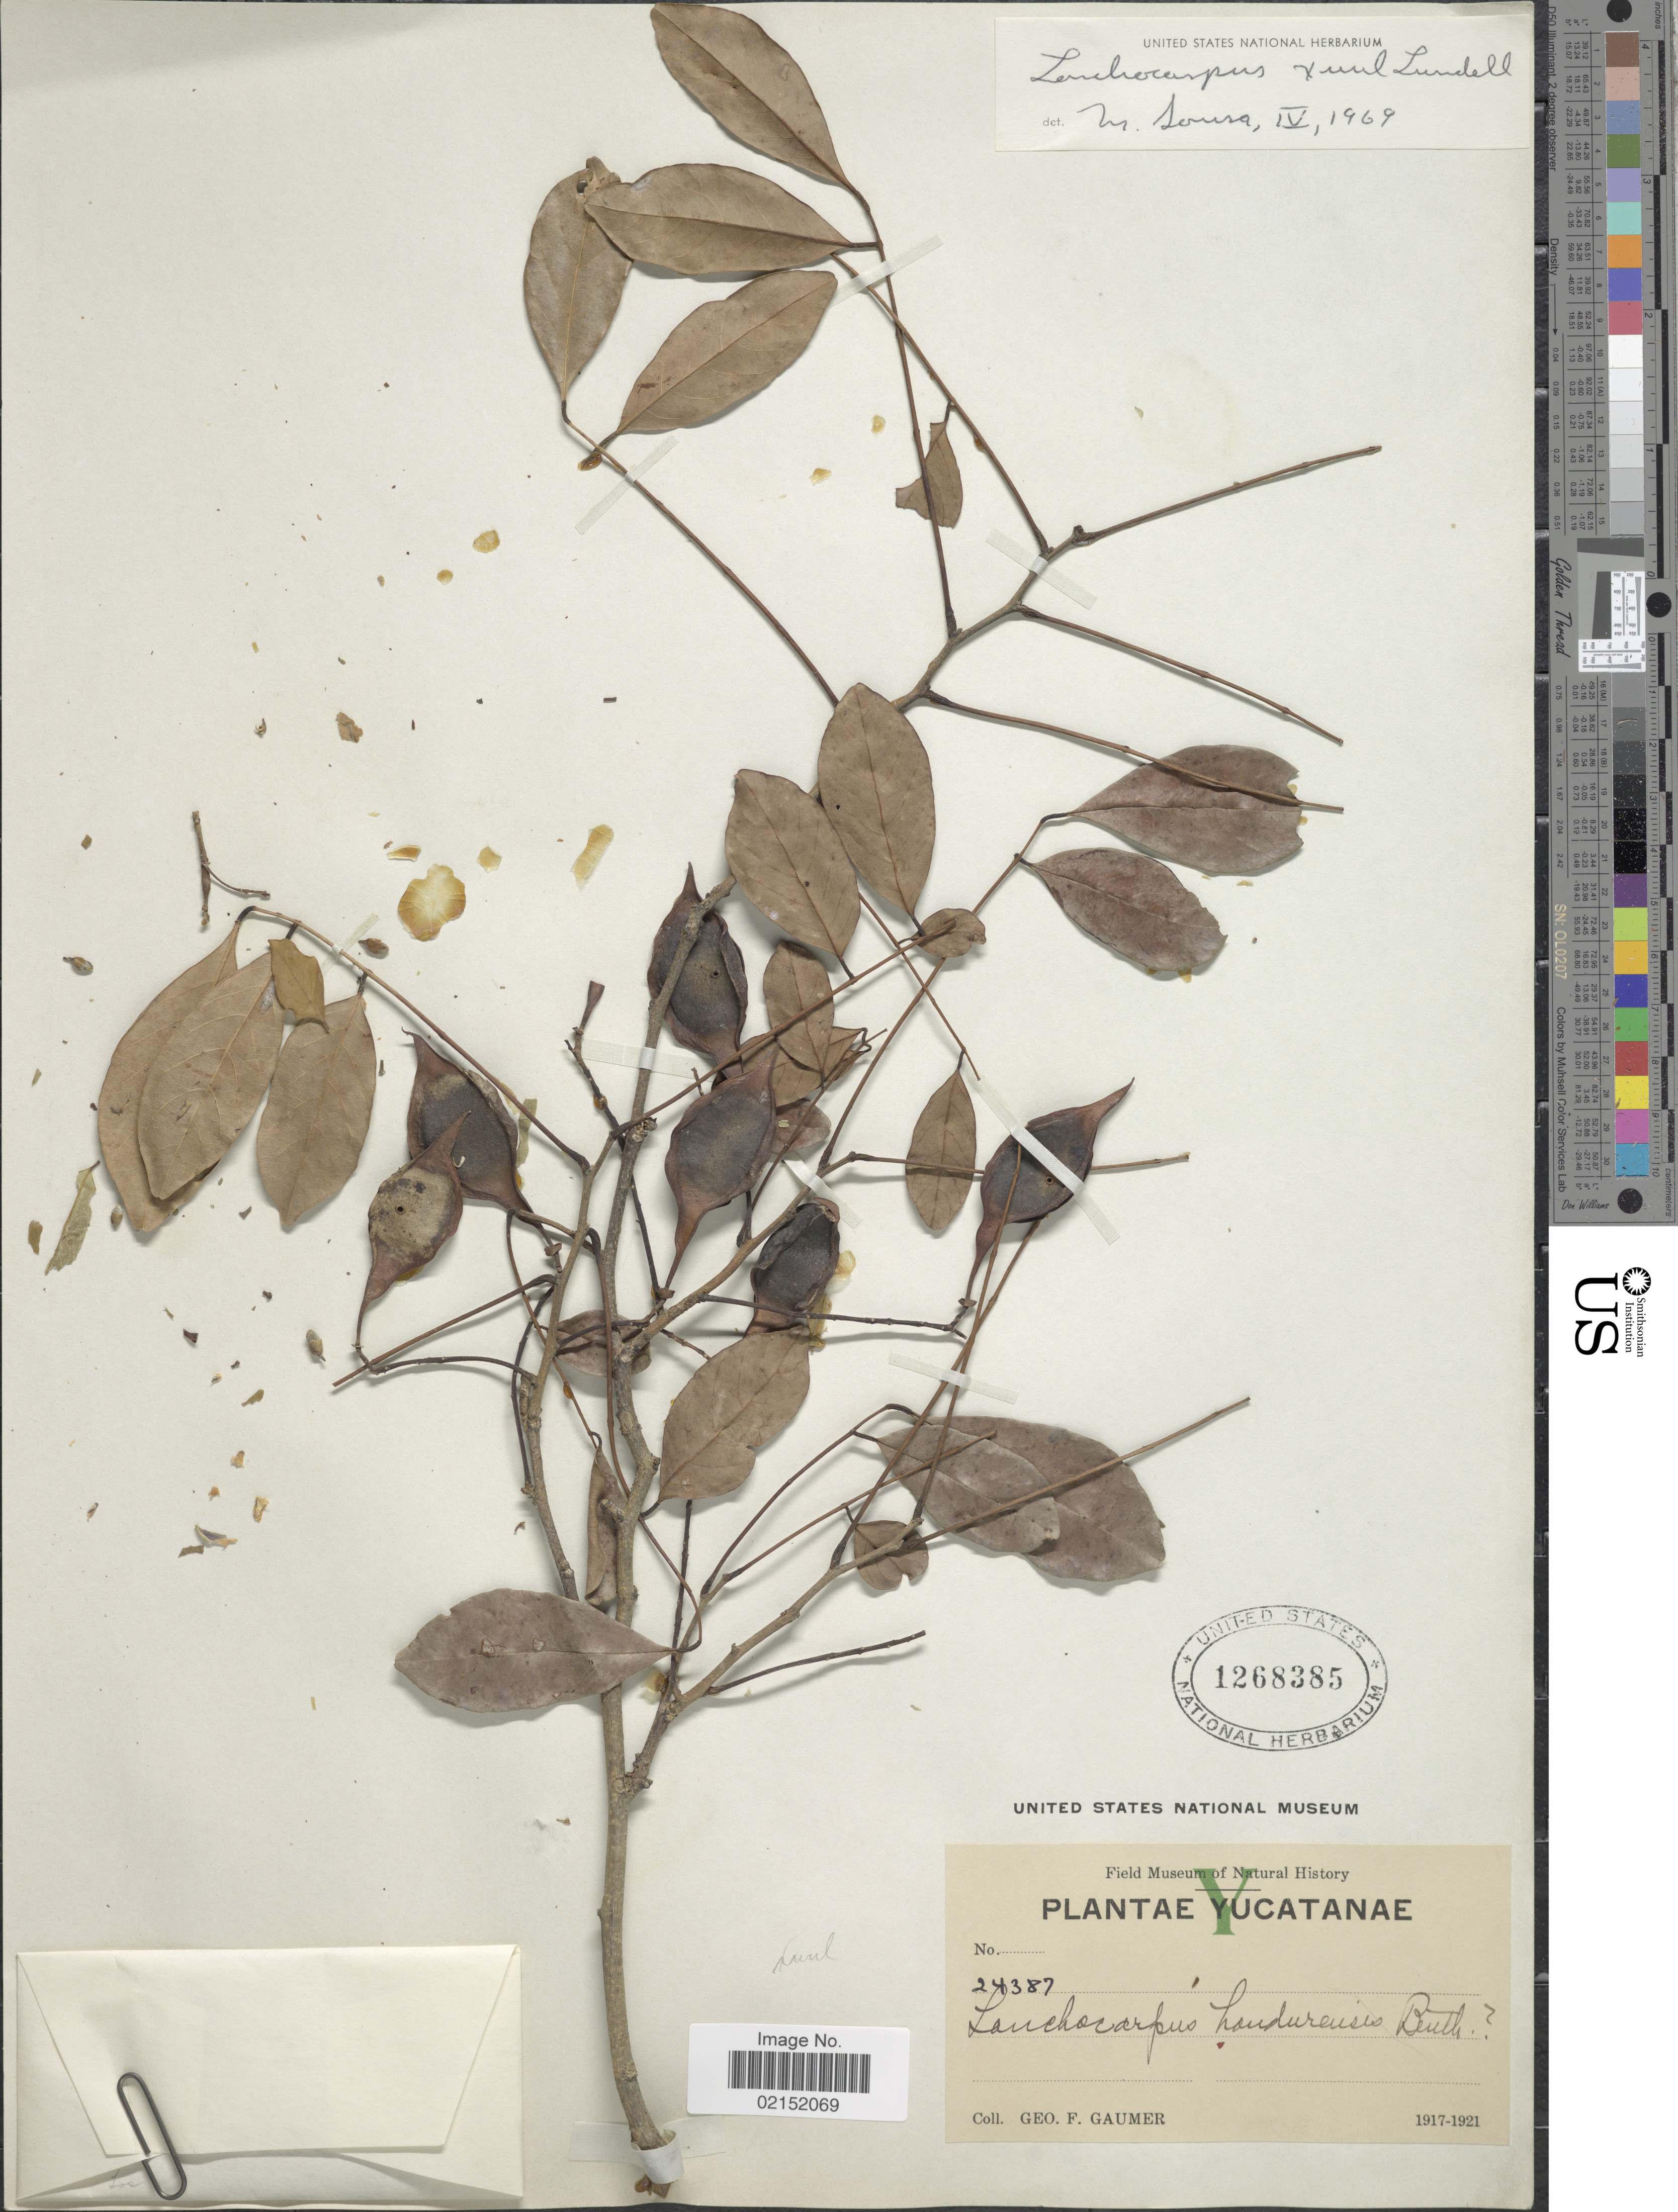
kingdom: Plantae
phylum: Tracheophyta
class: Magnoliopsida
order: Fabales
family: Fabaceae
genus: Lonchocarpus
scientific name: Lonchocarpus xuul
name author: Lundell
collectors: G. F. Gaumer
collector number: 24387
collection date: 1917/1921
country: Mexico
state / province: Yucatán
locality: Yucatanae.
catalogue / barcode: US 1268385